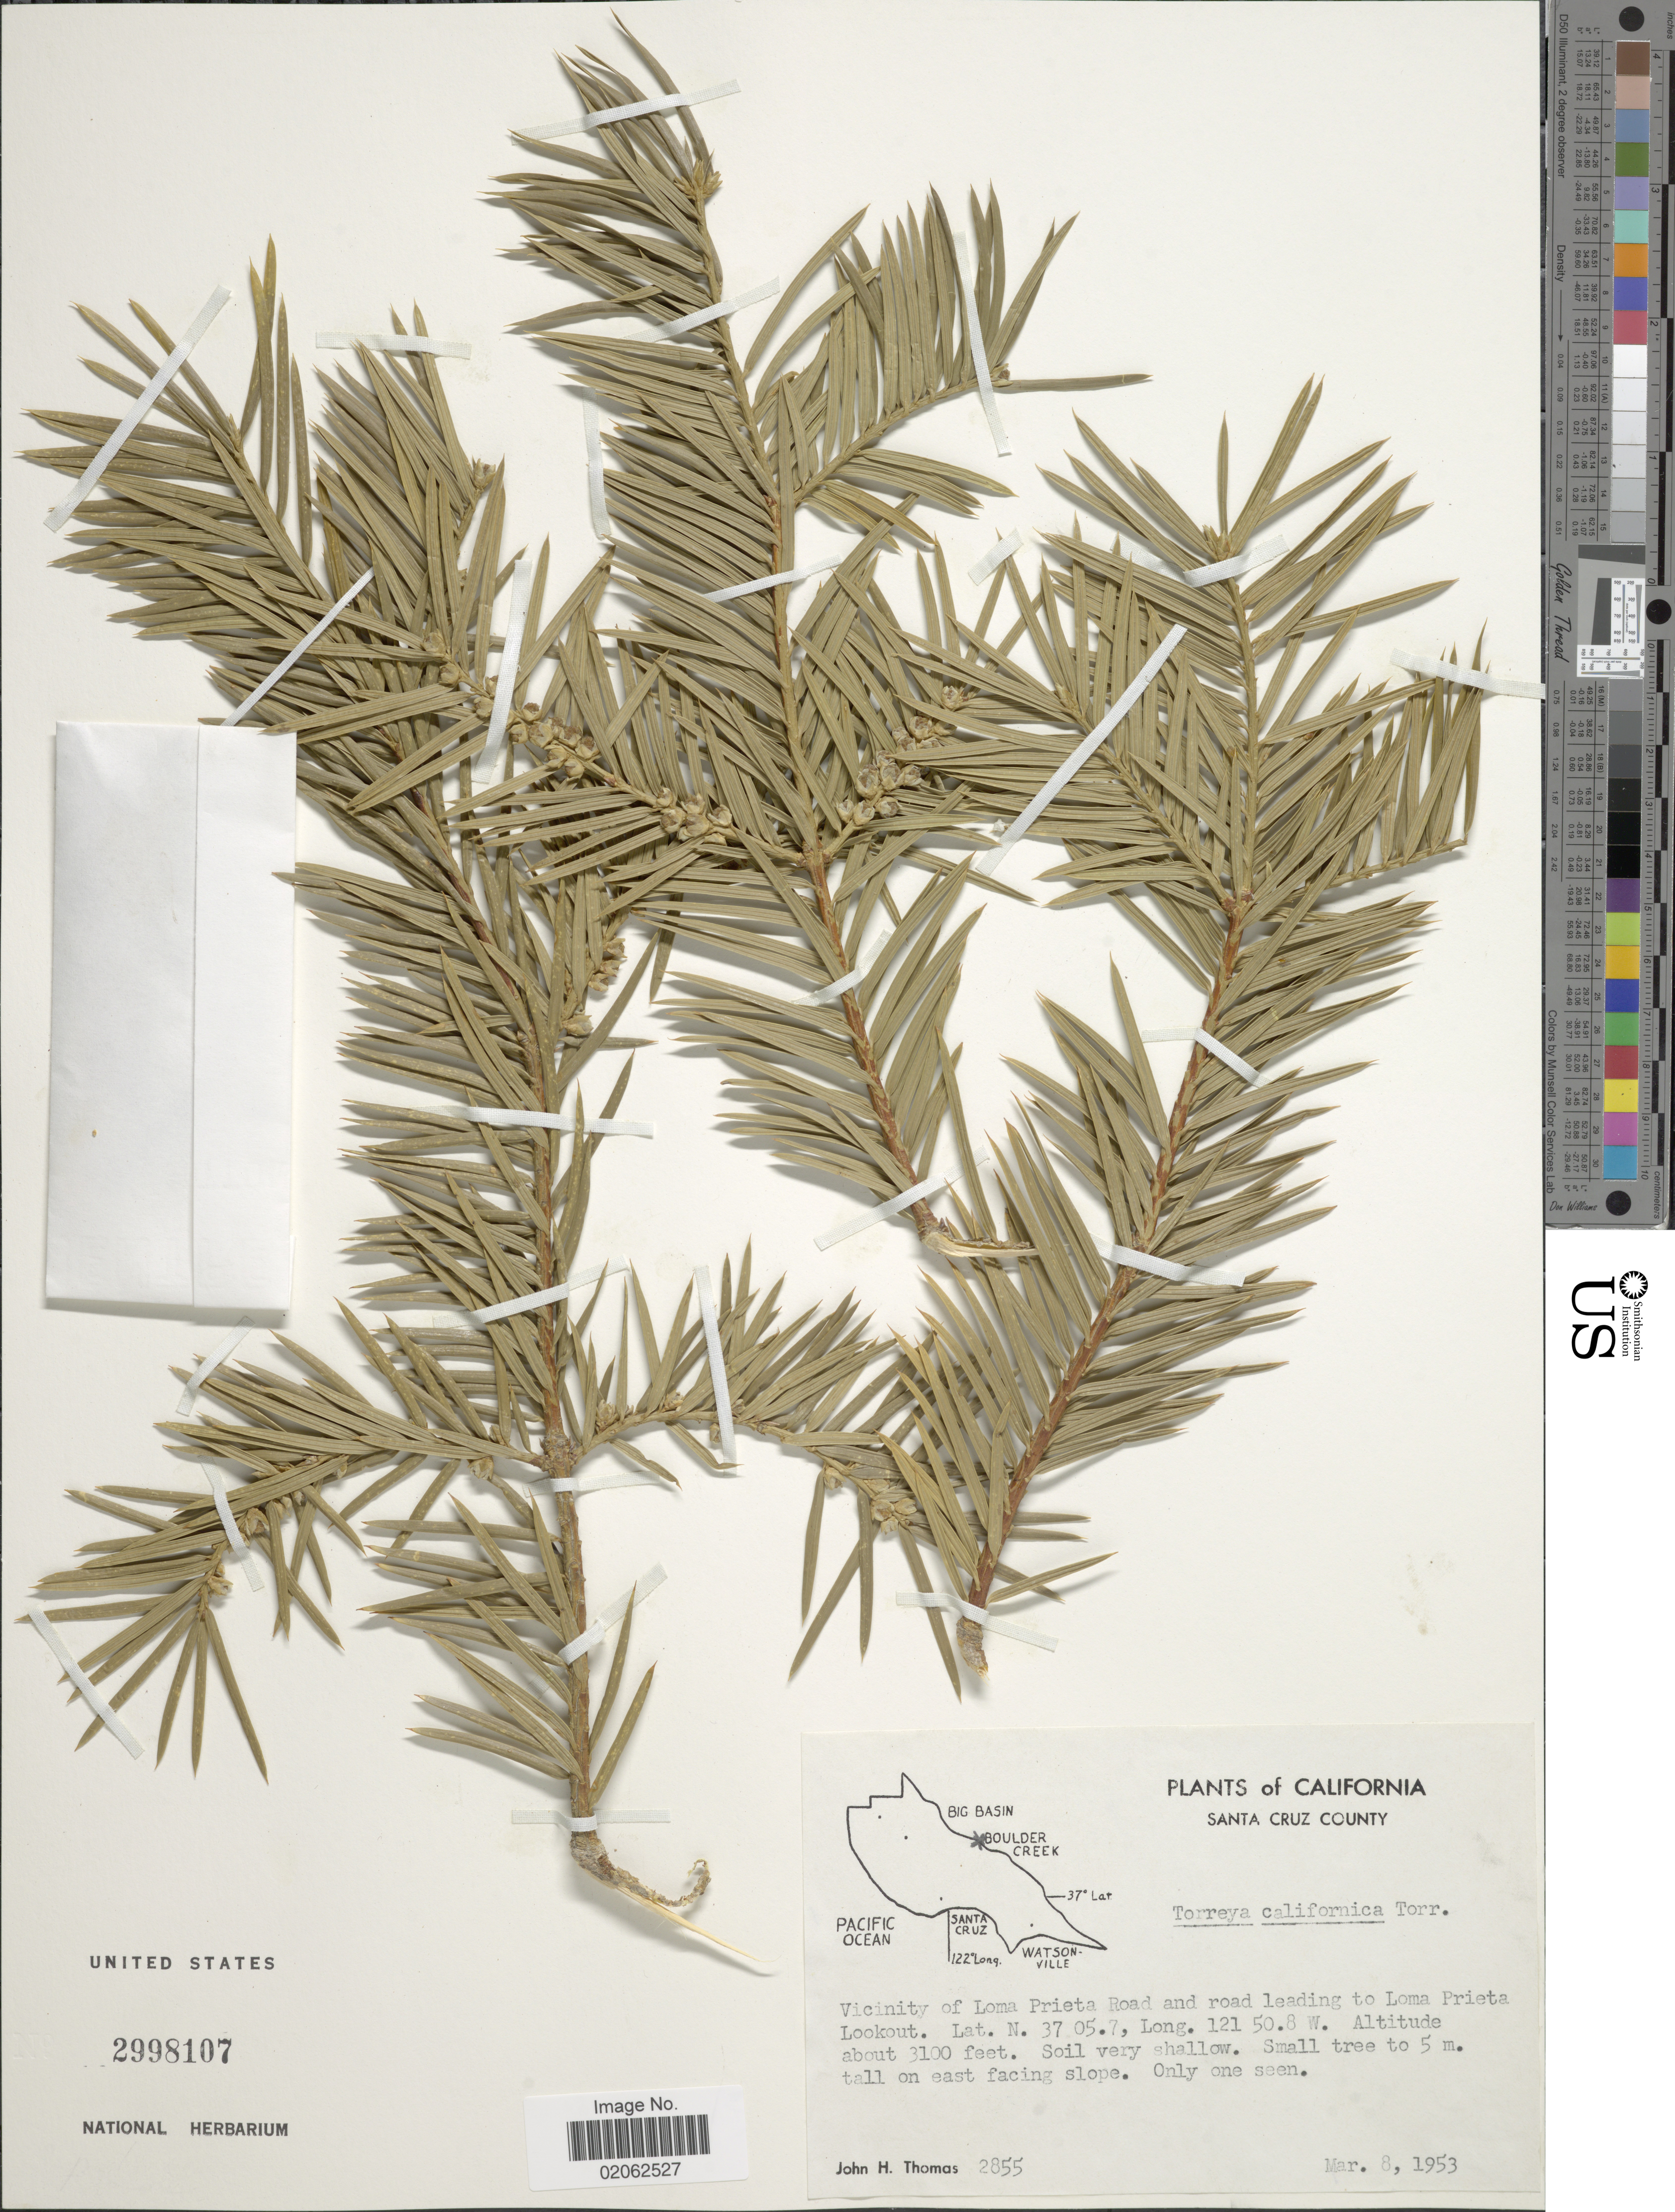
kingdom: Plantae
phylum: Tracheophyta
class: Pinopsida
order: Pinales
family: Taxaceae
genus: Torreya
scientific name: Torreya californica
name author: Torr.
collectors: J. H. Thomas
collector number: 2855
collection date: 1953-03-08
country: United States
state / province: California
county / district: Santa Cruz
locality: Santa Cruz County. Vicinity of Loma Prieta Road and road leading to Loma Prieta Lookout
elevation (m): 945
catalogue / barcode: US 2998107